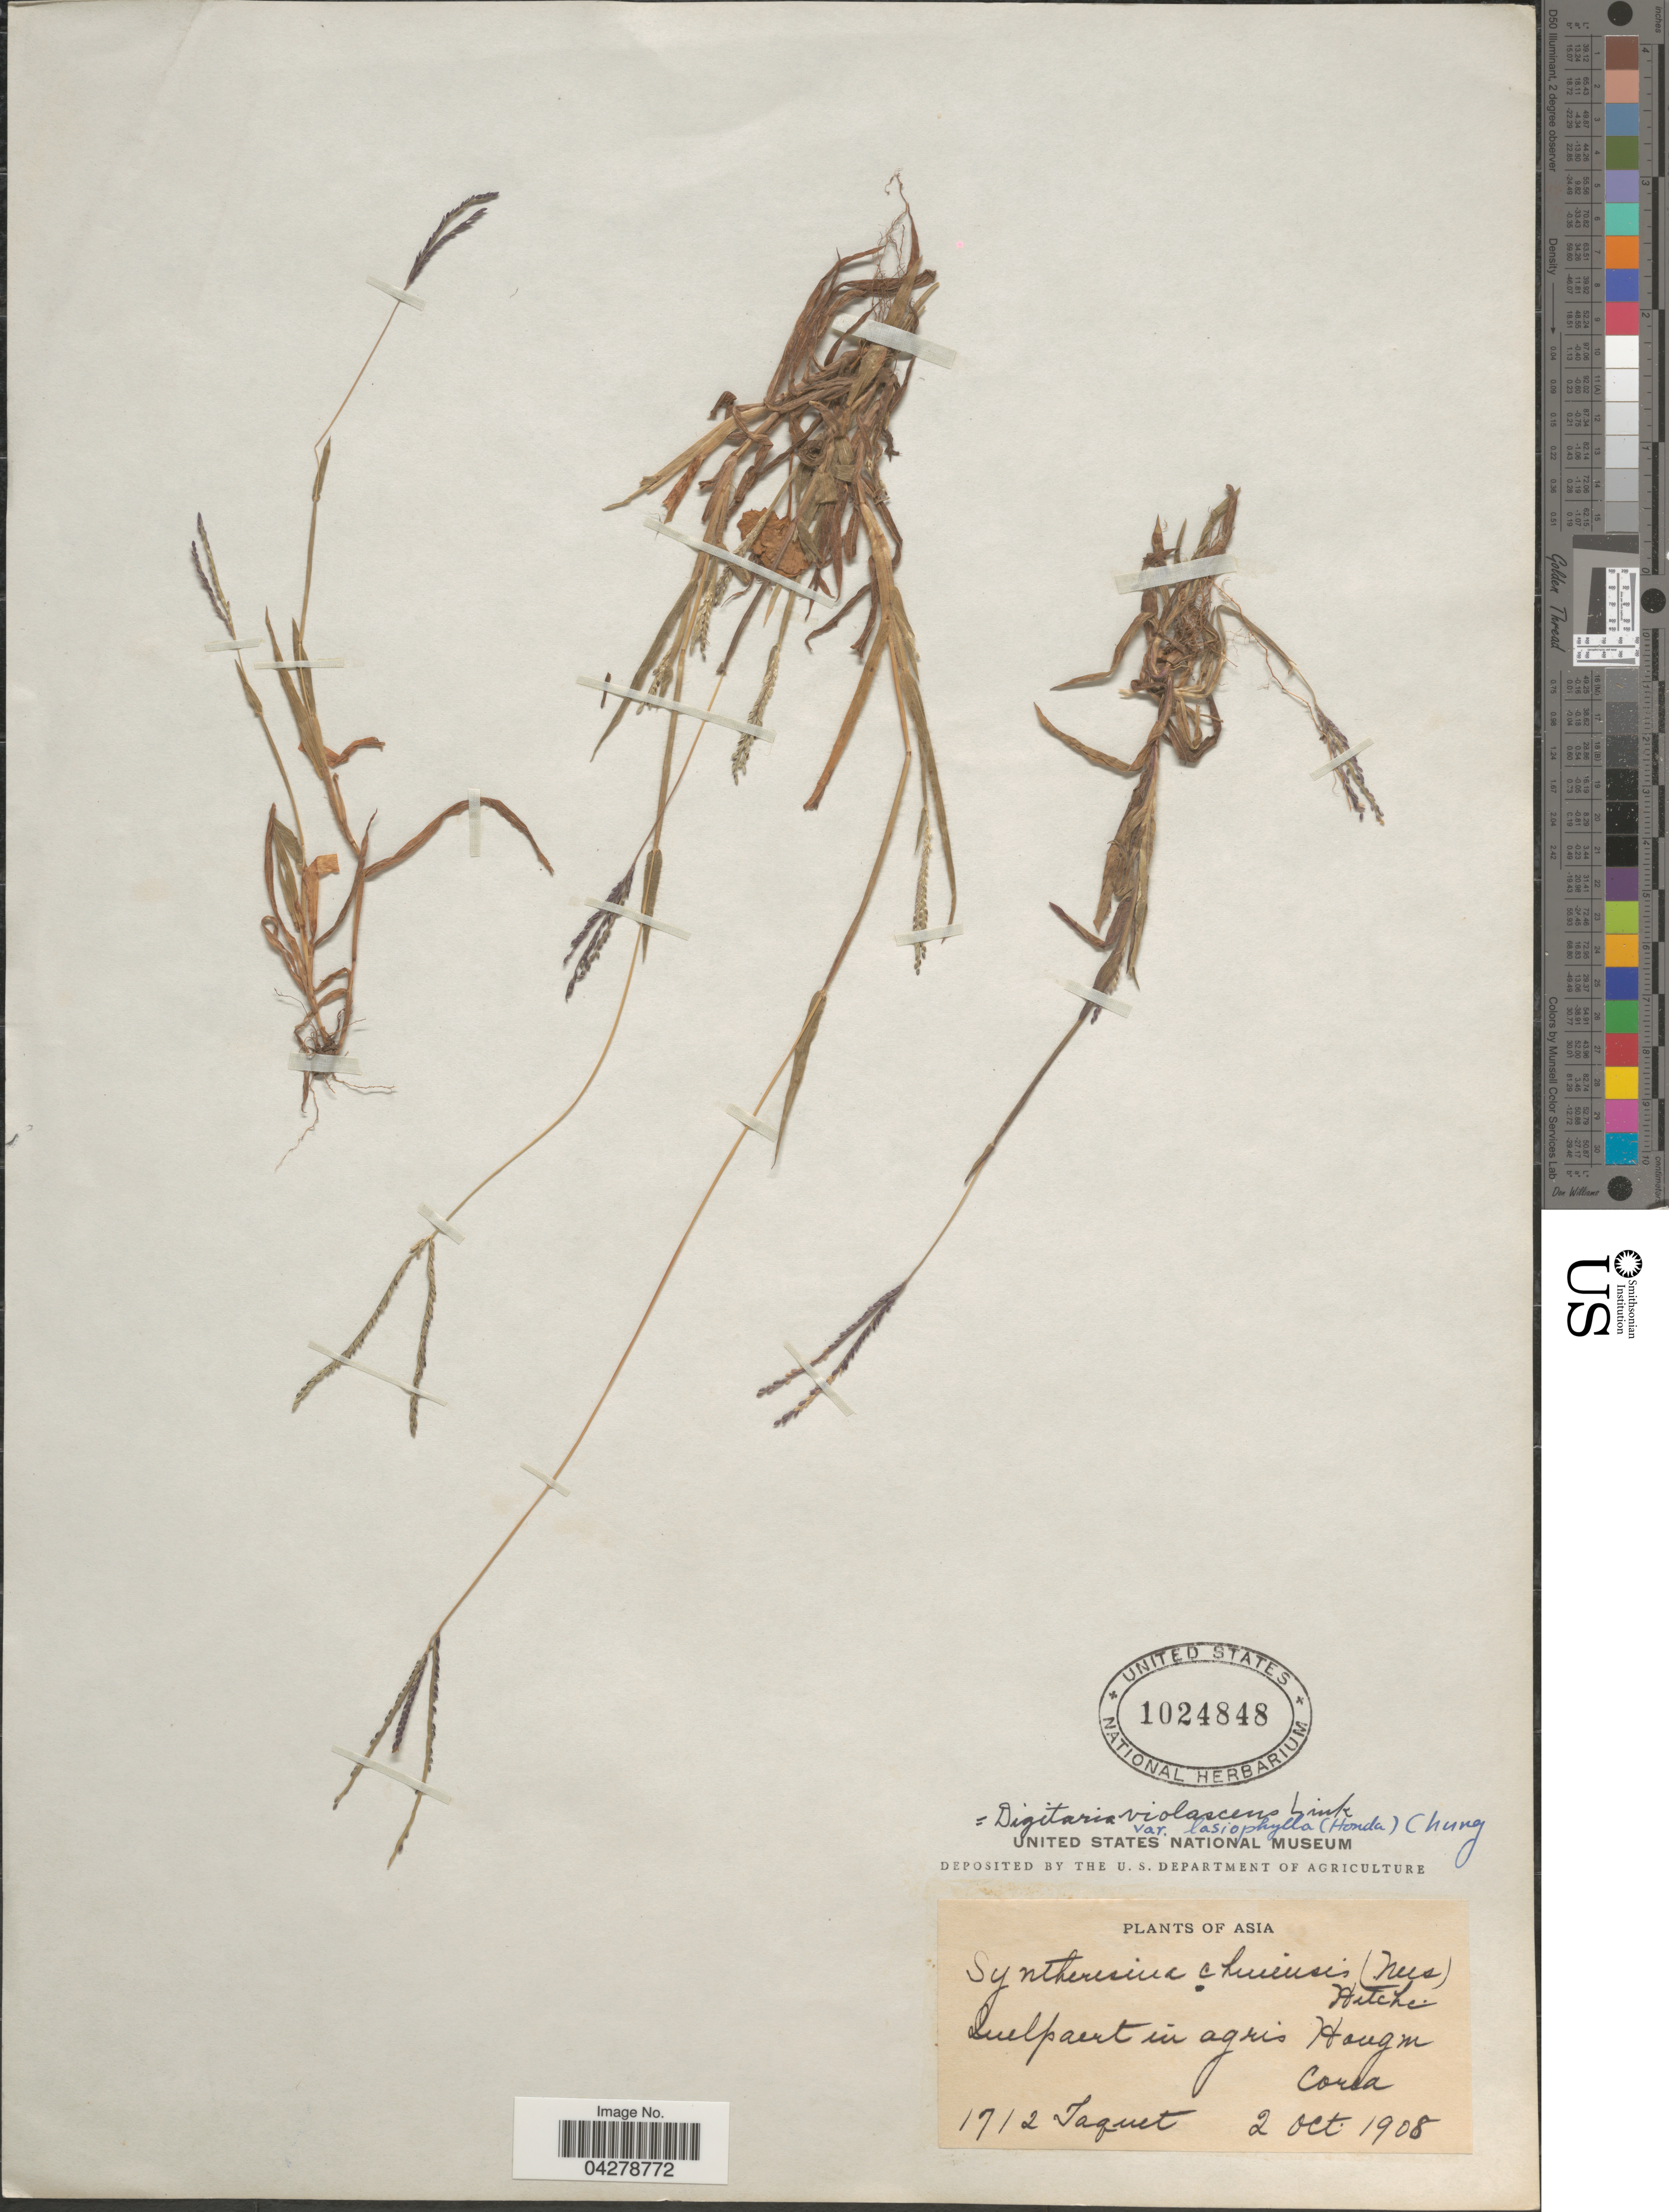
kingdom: Plantae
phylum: Tracheophyta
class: Liliopsida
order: Poales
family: Poaceae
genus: Digitaria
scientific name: Digitaria violascens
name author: Link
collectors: Taquet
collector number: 1712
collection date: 1908-10-02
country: South Korea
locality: Quelpart Island (Quelpart Island) . Corea.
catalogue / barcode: US 1024848